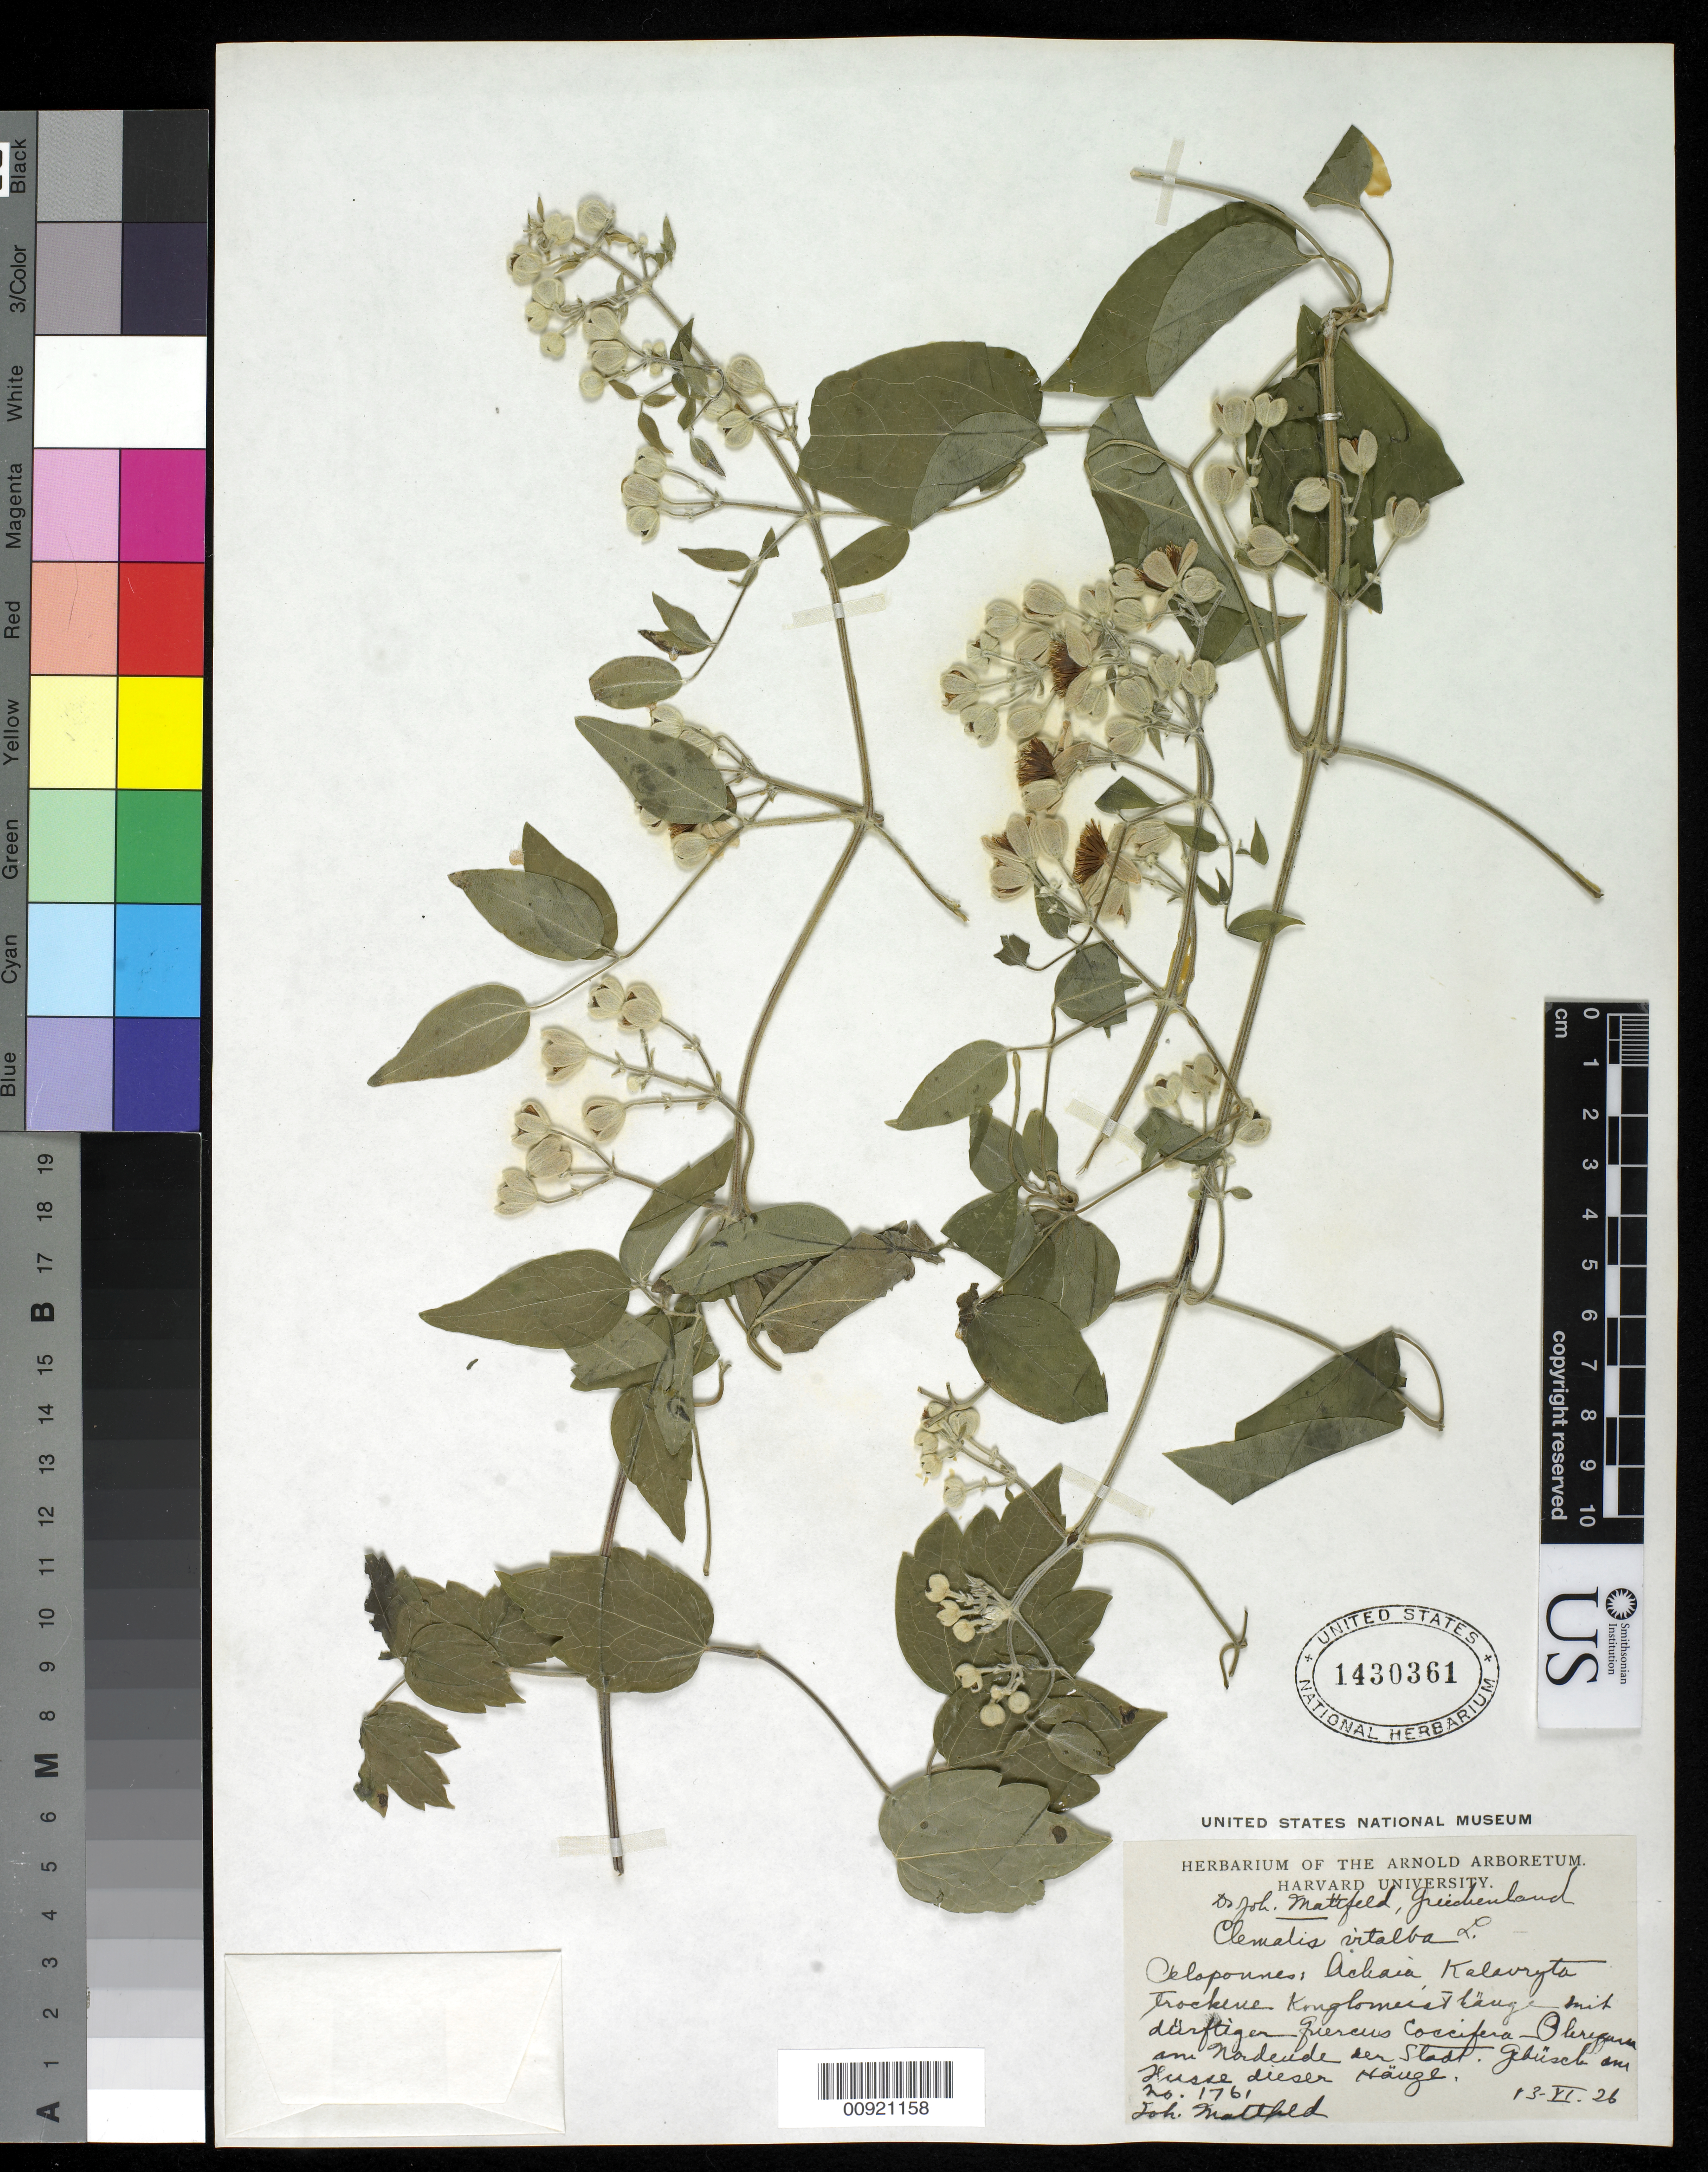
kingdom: Plantae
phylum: Tracheophyta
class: Magnoliopsida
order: Ranunculales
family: Ranunculaceae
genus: Clematis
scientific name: Clematis vitalba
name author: L.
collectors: J. Mattfeld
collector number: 1761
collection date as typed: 13 Jun 1926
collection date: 1926-06-13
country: Greece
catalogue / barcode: US 1430361